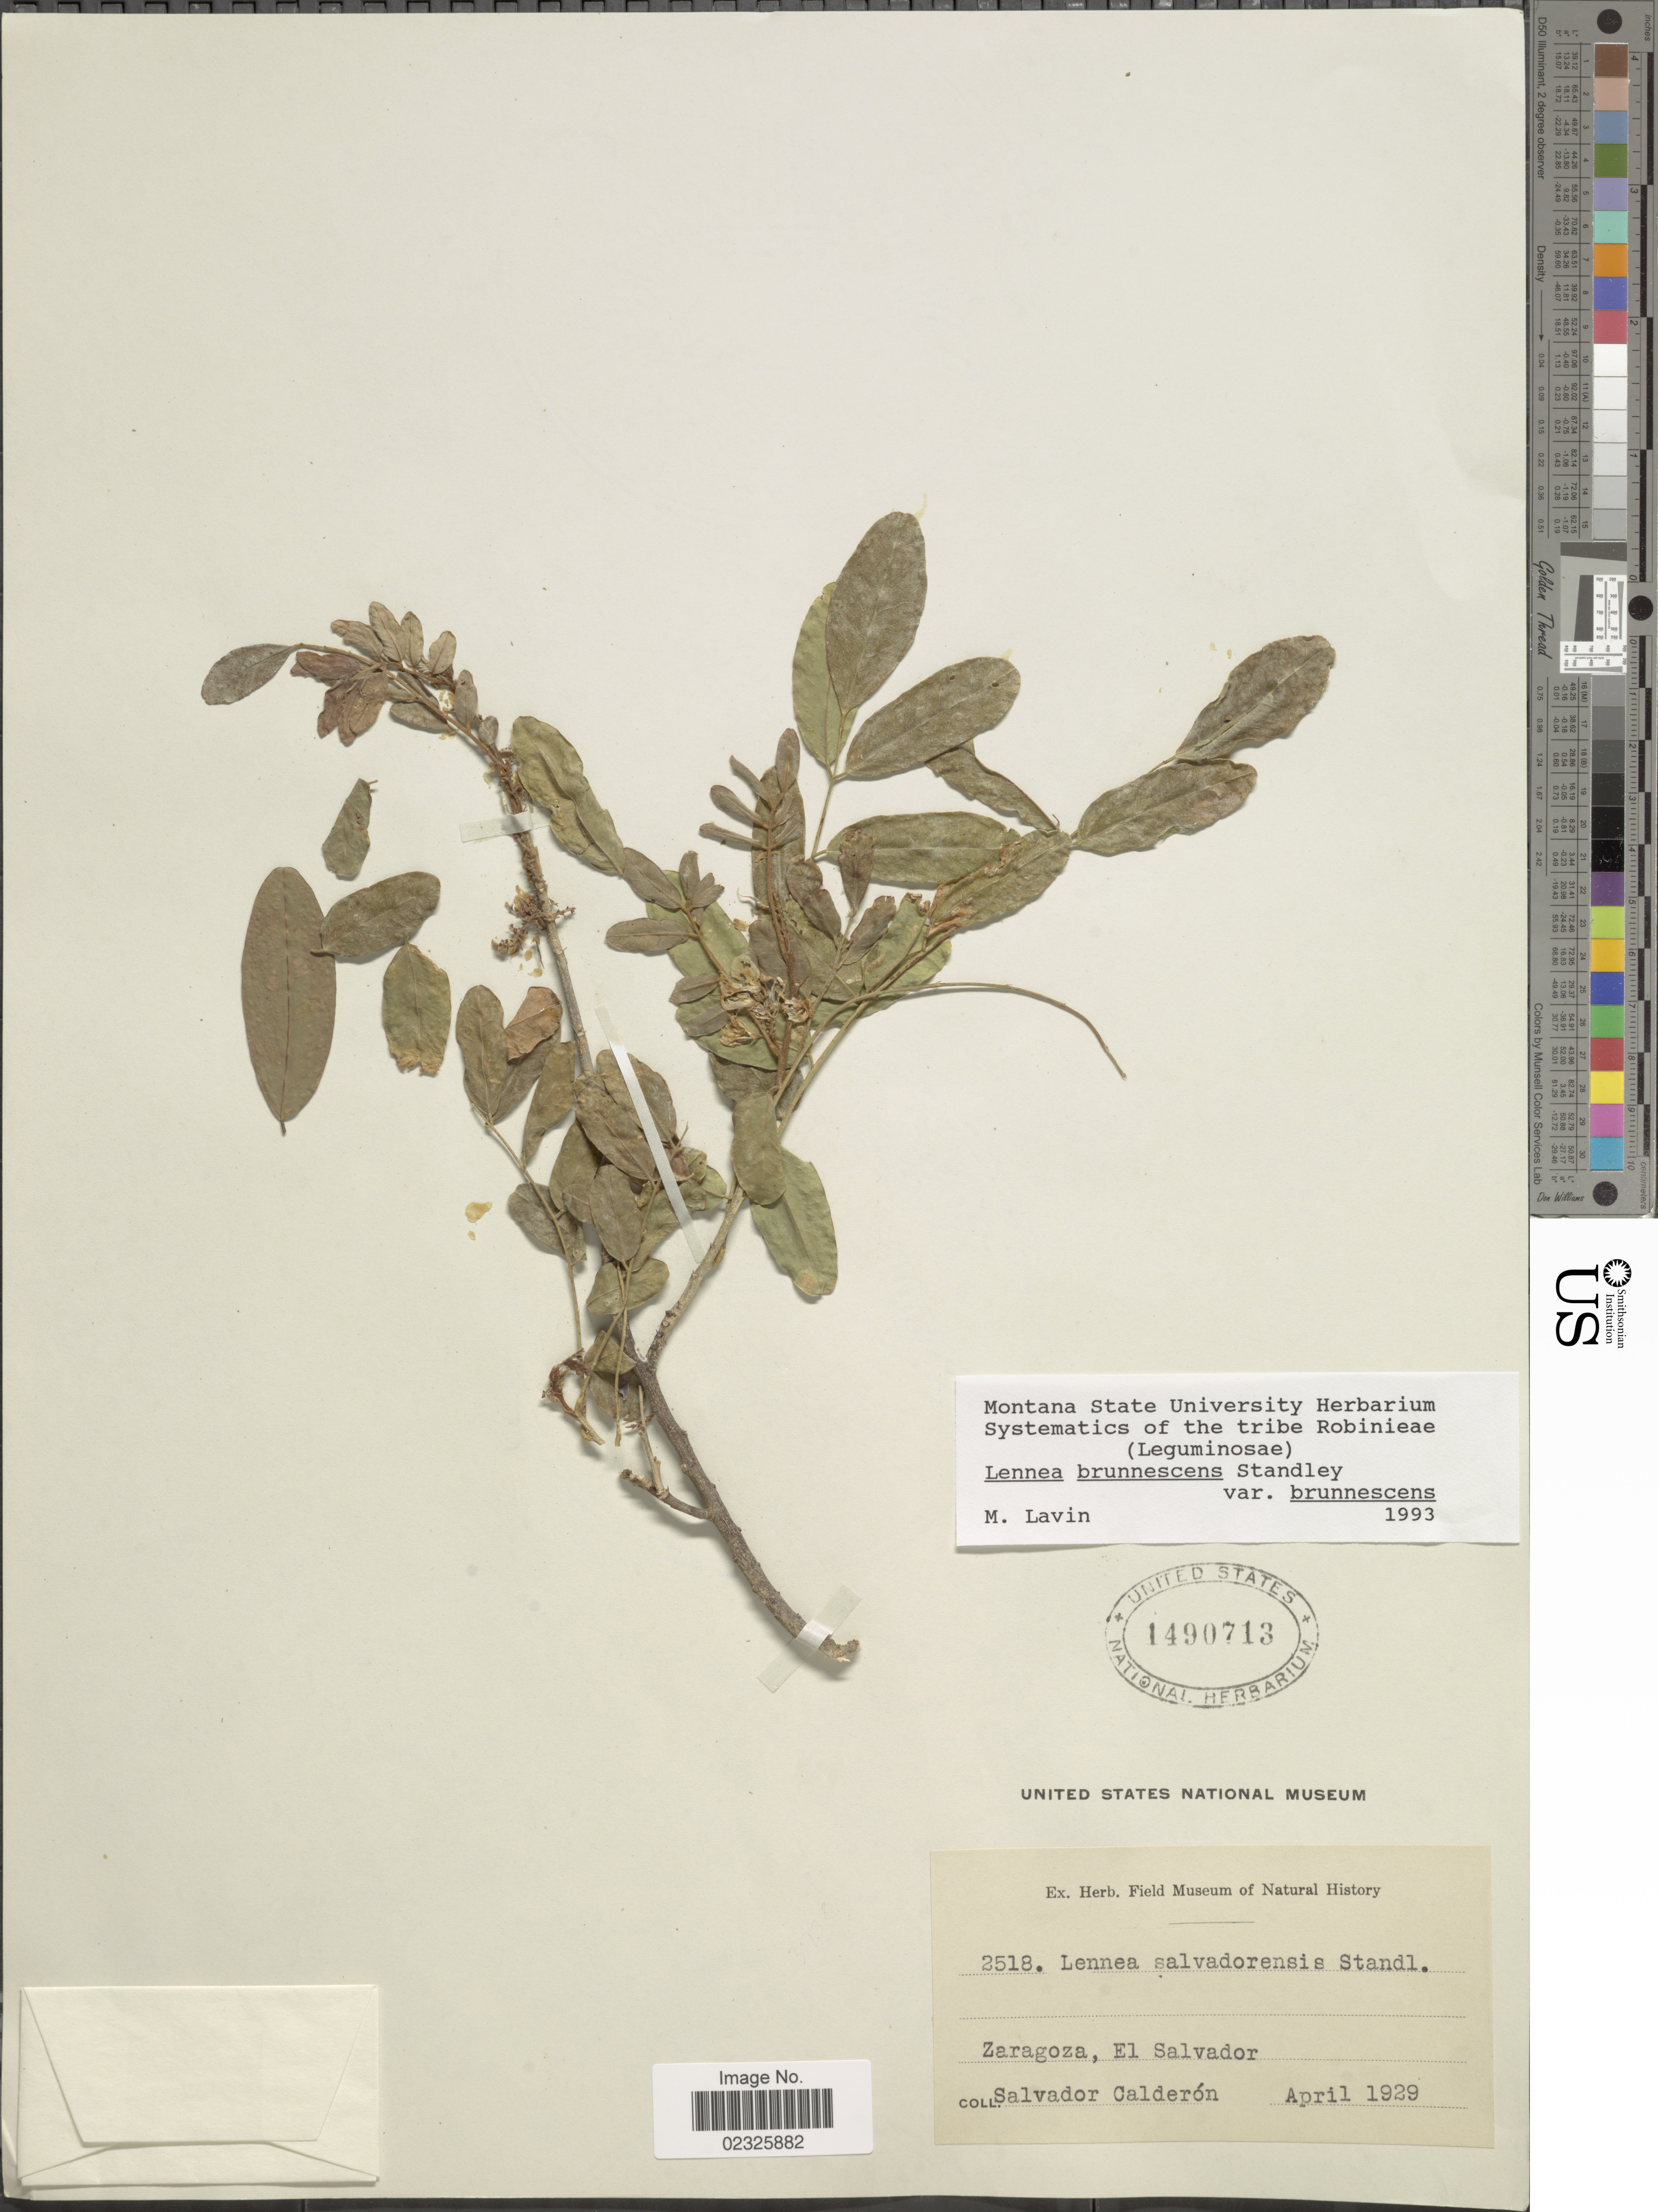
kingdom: Plantae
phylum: Tracheophyta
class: Magnoliopsida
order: Fabales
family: Fabaceae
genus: Lennea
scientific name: Lennea brunnescens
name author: Standl.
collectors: S. Calderón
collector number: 2518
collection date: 1929-04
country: El Salvador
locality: Zaragoza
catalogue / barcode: US 1490713